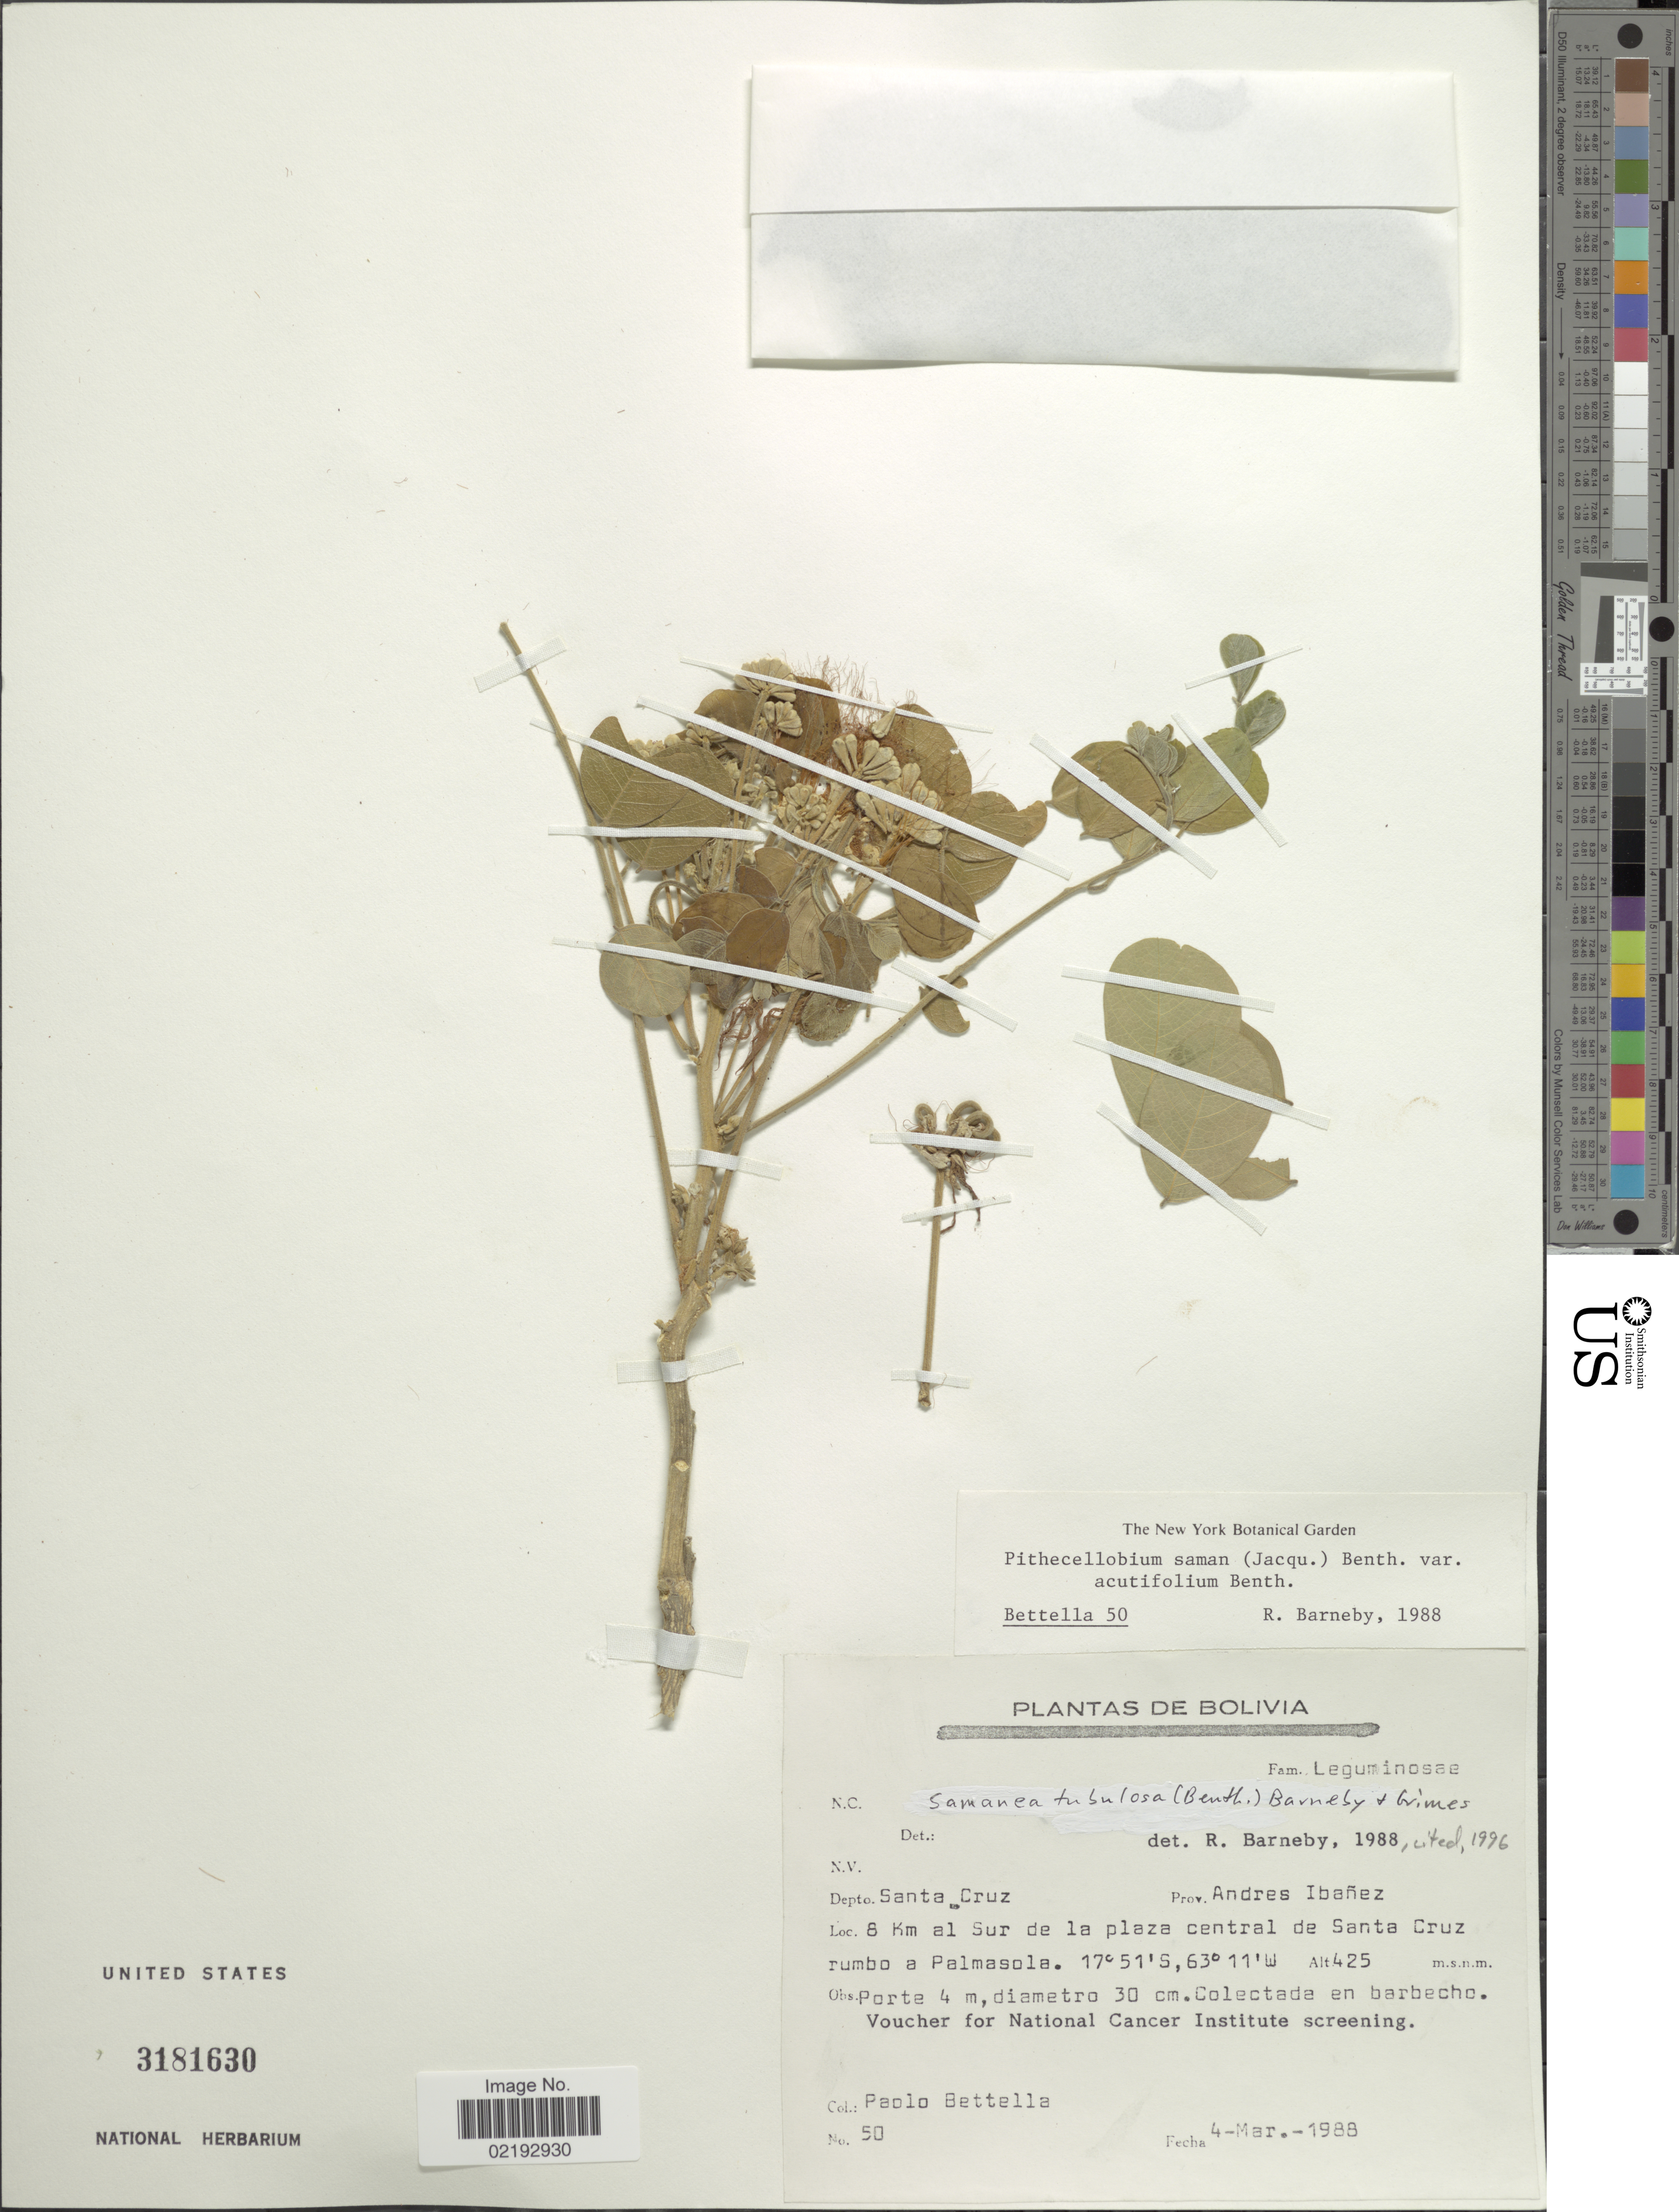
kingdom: Plantae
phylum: Tracheophyta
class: Magnoliopsida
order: Fabales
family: Fabaceae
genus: Samanea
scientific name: Samanea tubulosa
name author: (Benth.) Barneby & J.W. Grimes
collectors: P. Bettella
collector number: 50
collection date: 1988-03-04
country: Bolivia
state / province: Santa Cruz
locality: Prov. Andres Ibanez, 8 km al Sur se la plaza central de Santa Cruz rumbo a Palmasola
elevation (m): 425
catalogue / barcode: US 3181630